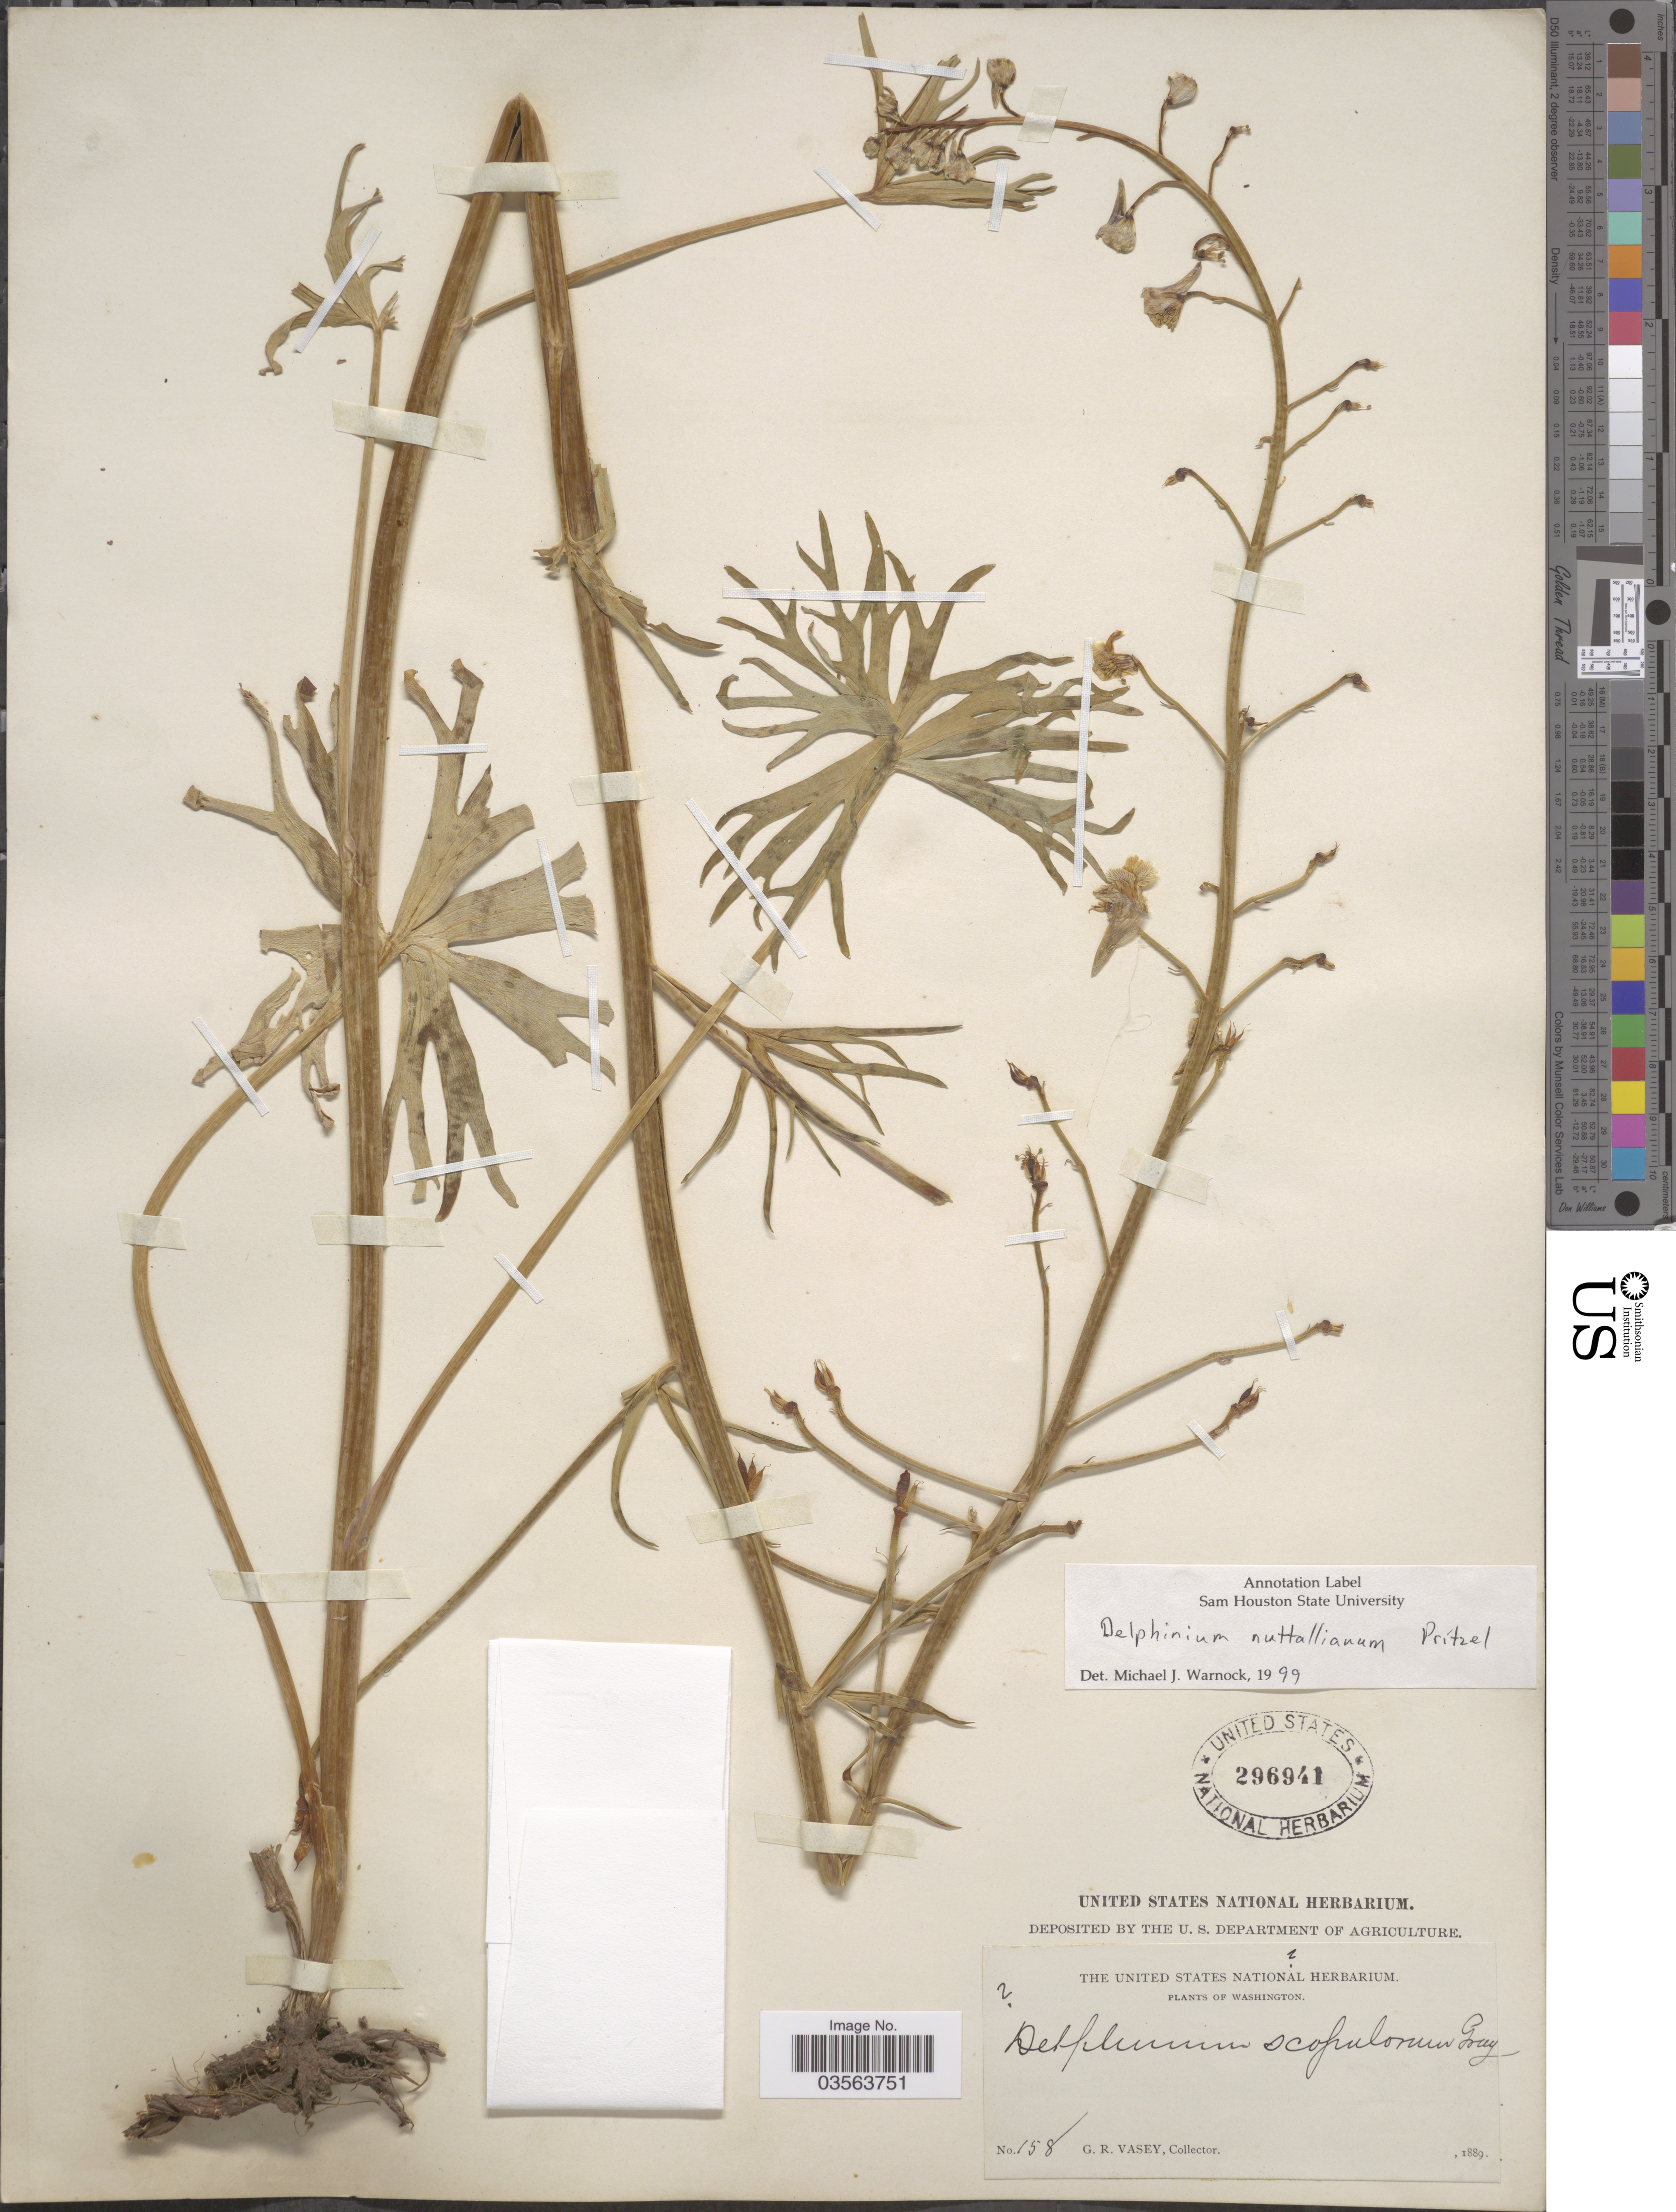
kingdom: Plantae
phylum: Tracheophyta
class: Magnoliopsida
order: Ranunculales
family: Ranunculaceae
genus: Delphinium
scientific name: Delphinium nuttallianum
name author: E. Pritz. ex Walpers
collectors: G. R. Vasey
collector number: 158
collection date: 1889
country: United States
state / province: Washington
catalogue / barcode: US 296941